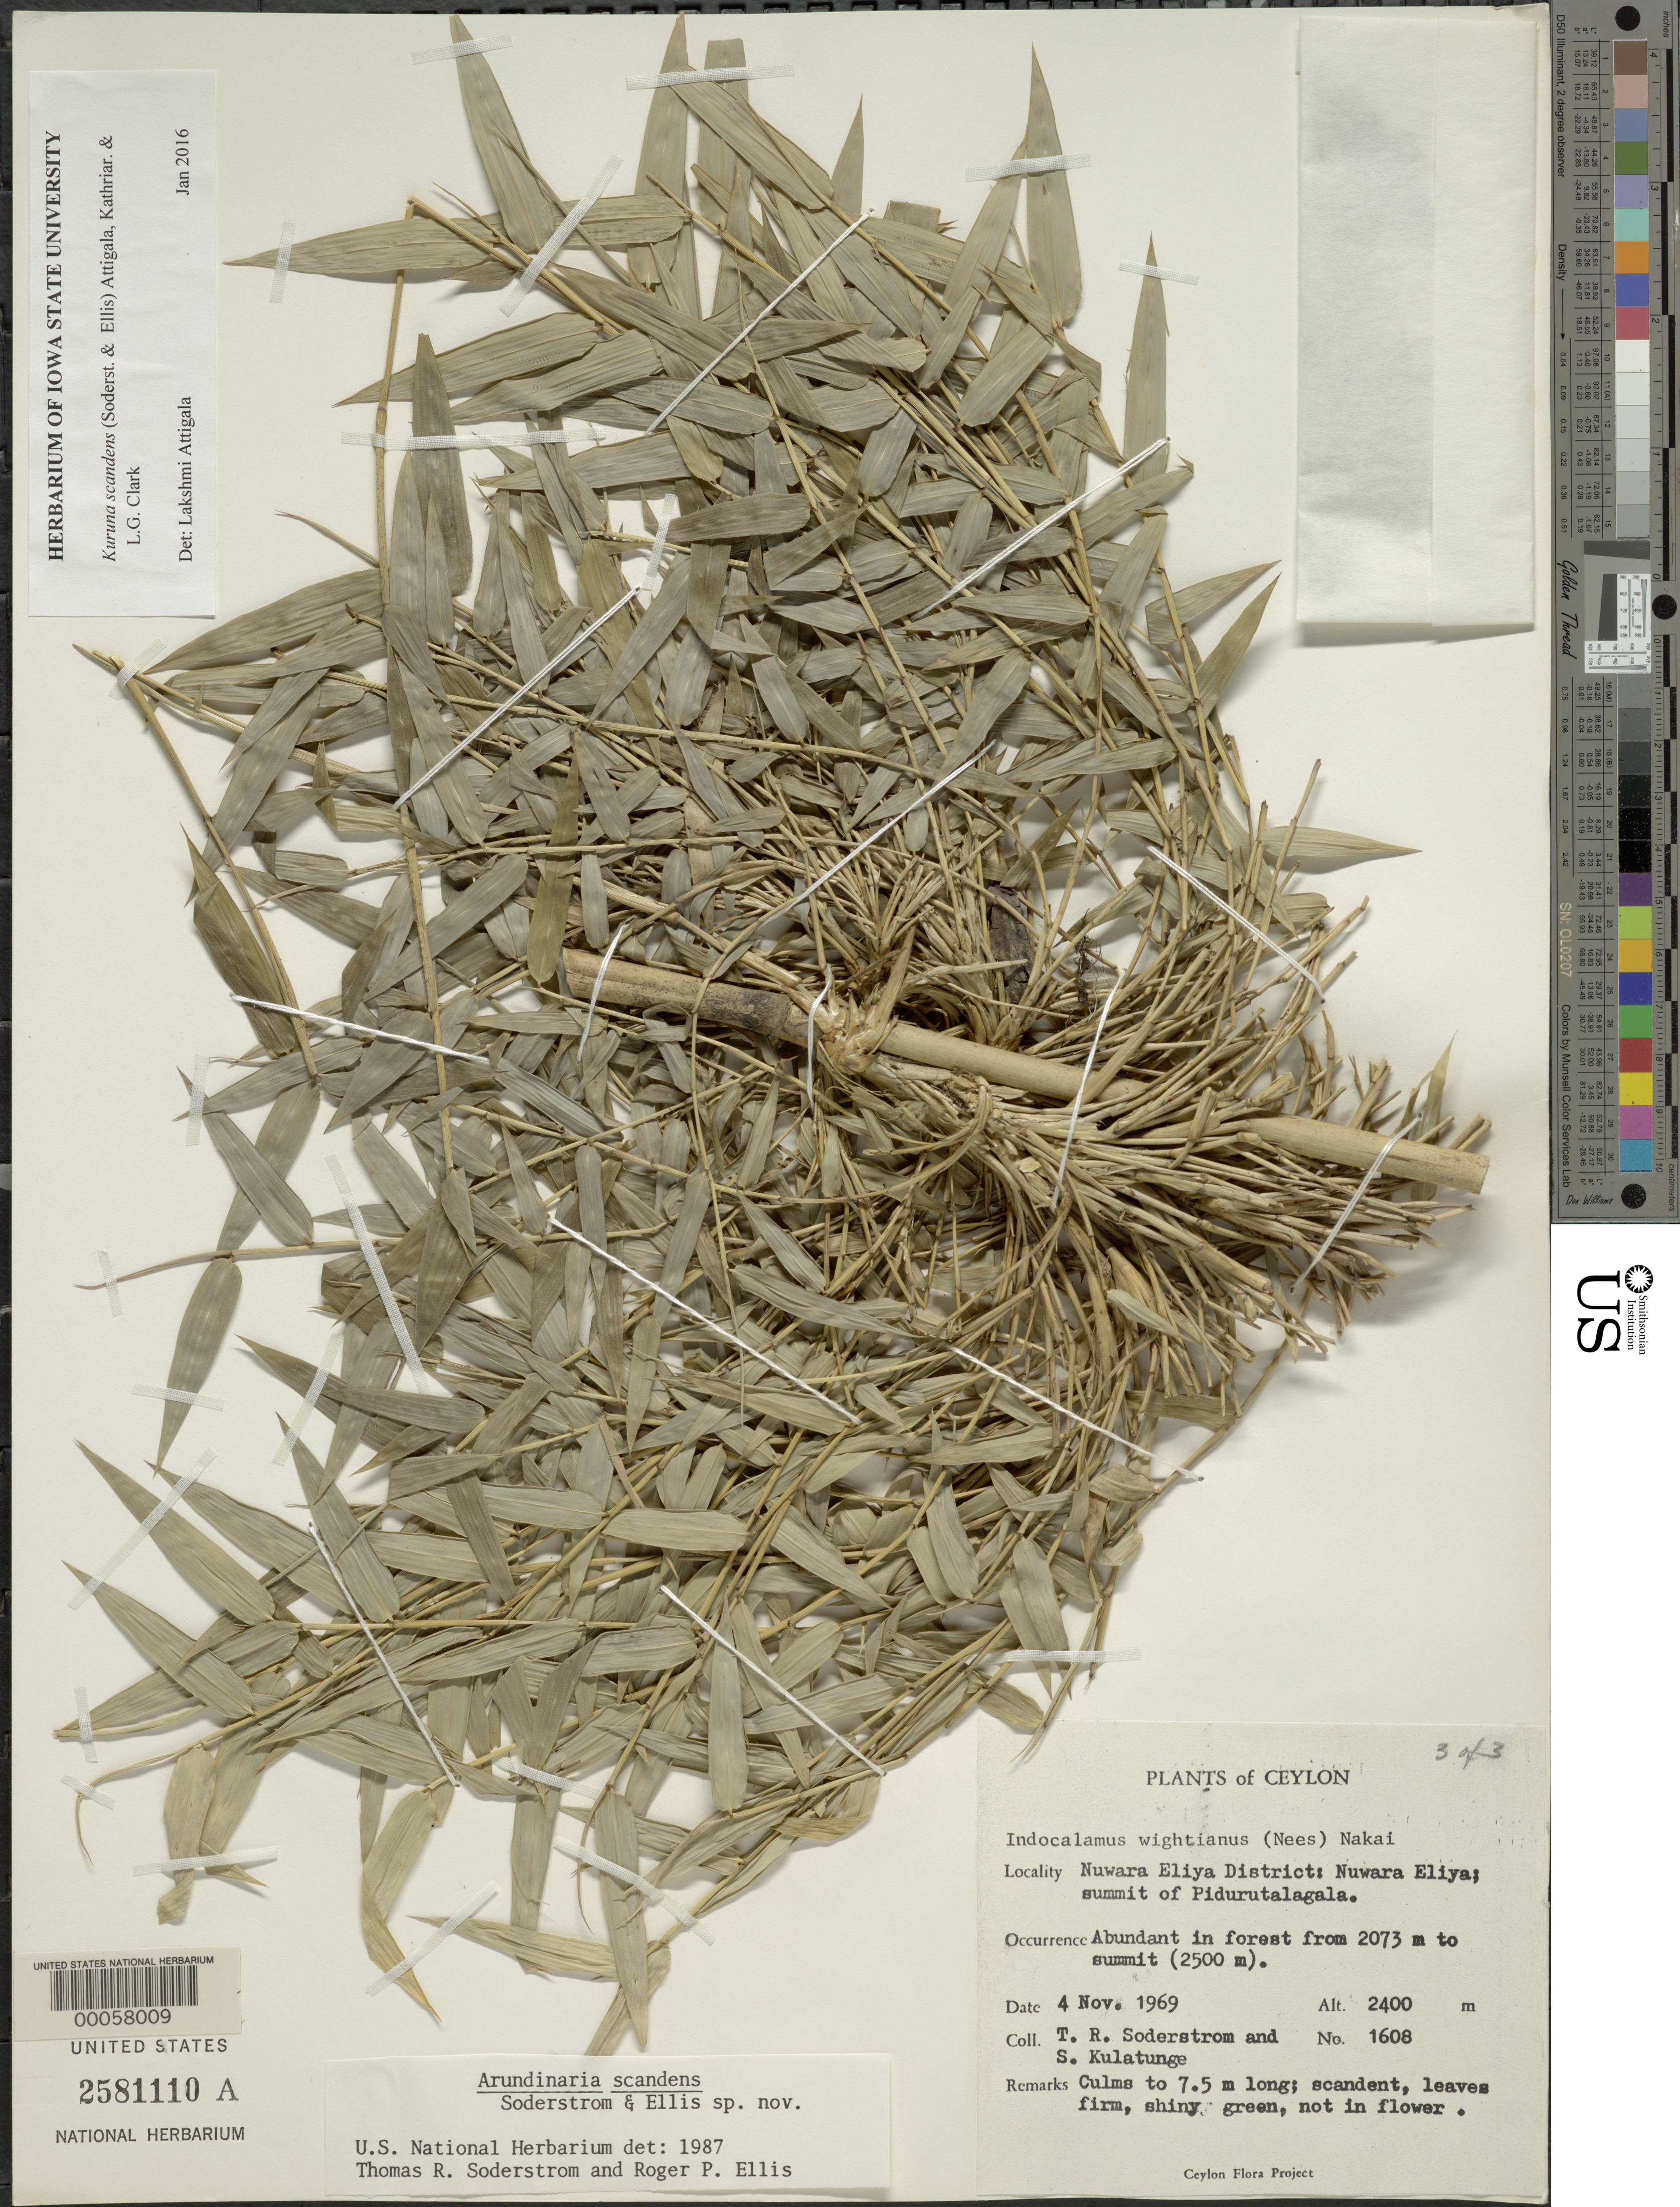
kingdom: Plantae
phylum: Tracheophyta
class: Liliopsida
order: Poales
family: Poaceae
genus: Kuruna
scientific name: Kuruna scandens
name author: (Soderstr. & R.P. Ellis) Attigala et al.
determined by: Attigala, L.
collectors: T. R. Soderstrom & S. Kulatunge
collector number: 1608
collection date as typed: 04 Nov 1969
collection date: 1969-11-04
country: Sri Lanka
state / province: Central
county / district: Nuwara Eliya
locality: Summit of pidurutalagala, nuwara eliya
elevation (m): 2400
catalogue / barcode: US 2581110A